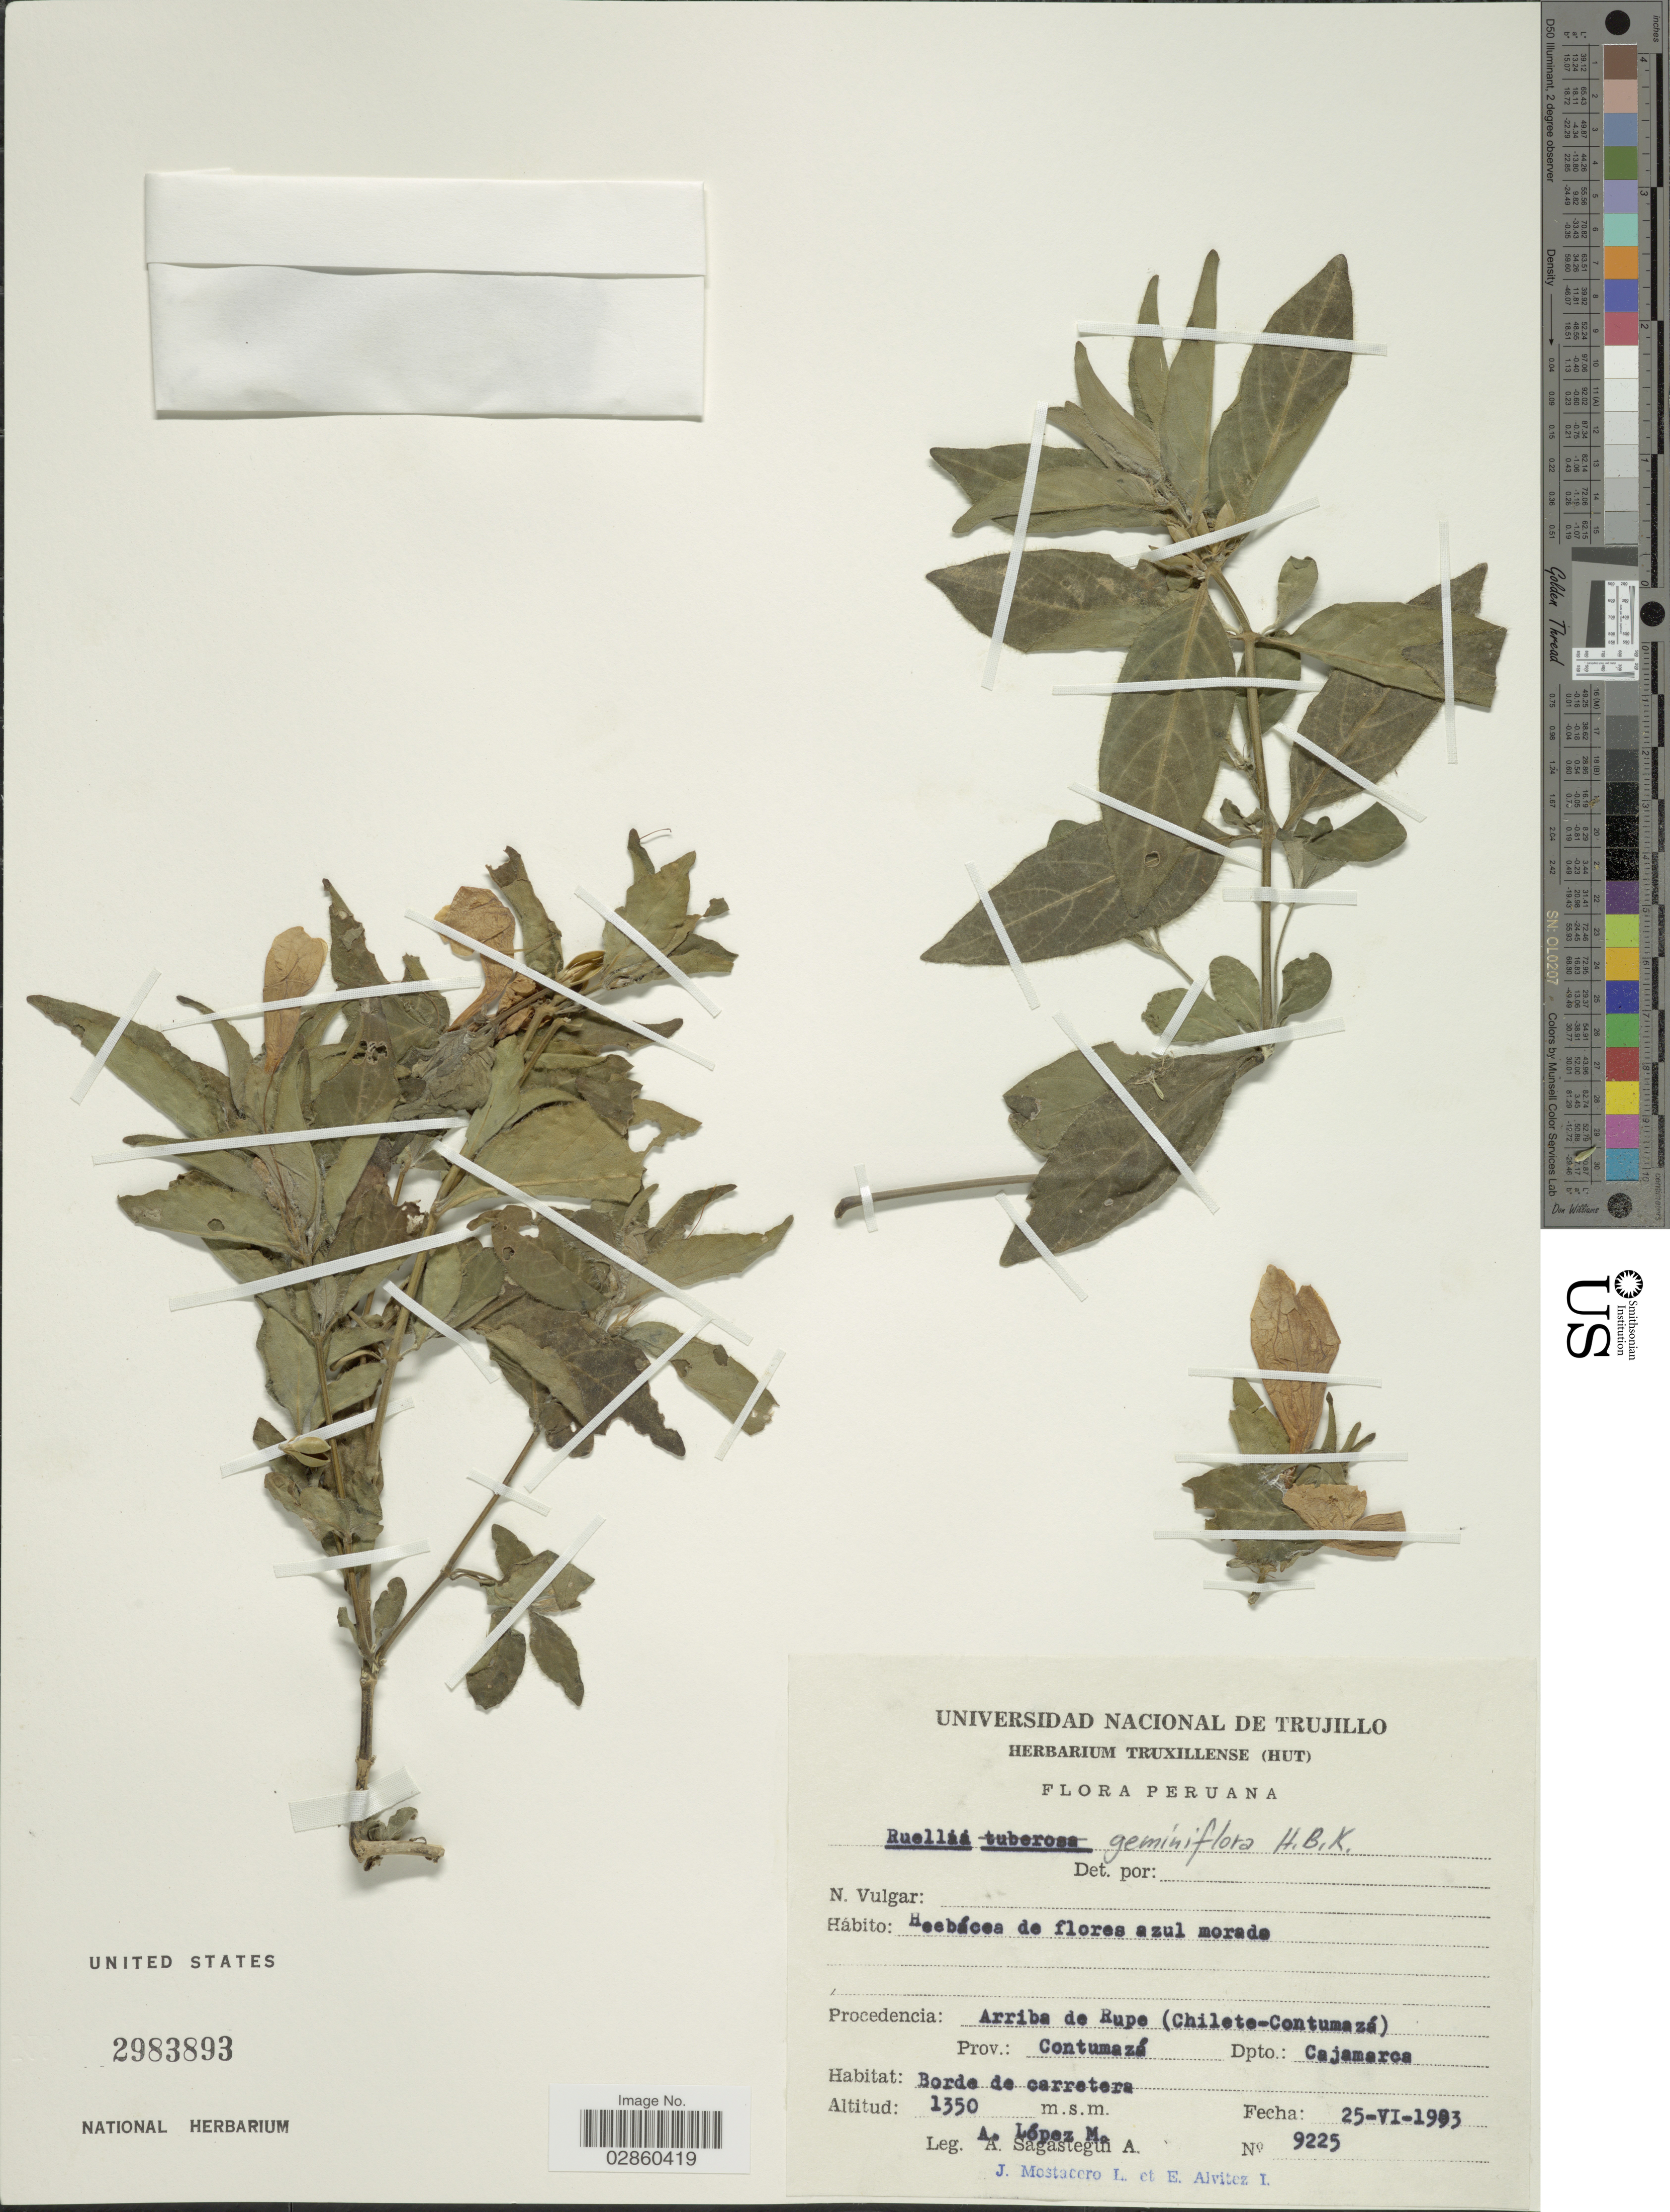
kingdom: Plantae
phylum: Tracheophyta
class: Magnoliopsida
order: Lamiales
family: Acanthaceae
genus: Ruellia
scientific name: Ruellia geminiflora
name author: Kunth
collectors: A. López M. & A. Sagástegui A.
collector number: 9225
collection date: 1993-06-25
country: Peru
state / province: Cajamarca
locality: Arriba de Rupe (chilete-Contumazá). Prov.: Contumazá. Dpto.: Cajamarca.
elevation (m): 1350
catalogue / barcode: US 2983893